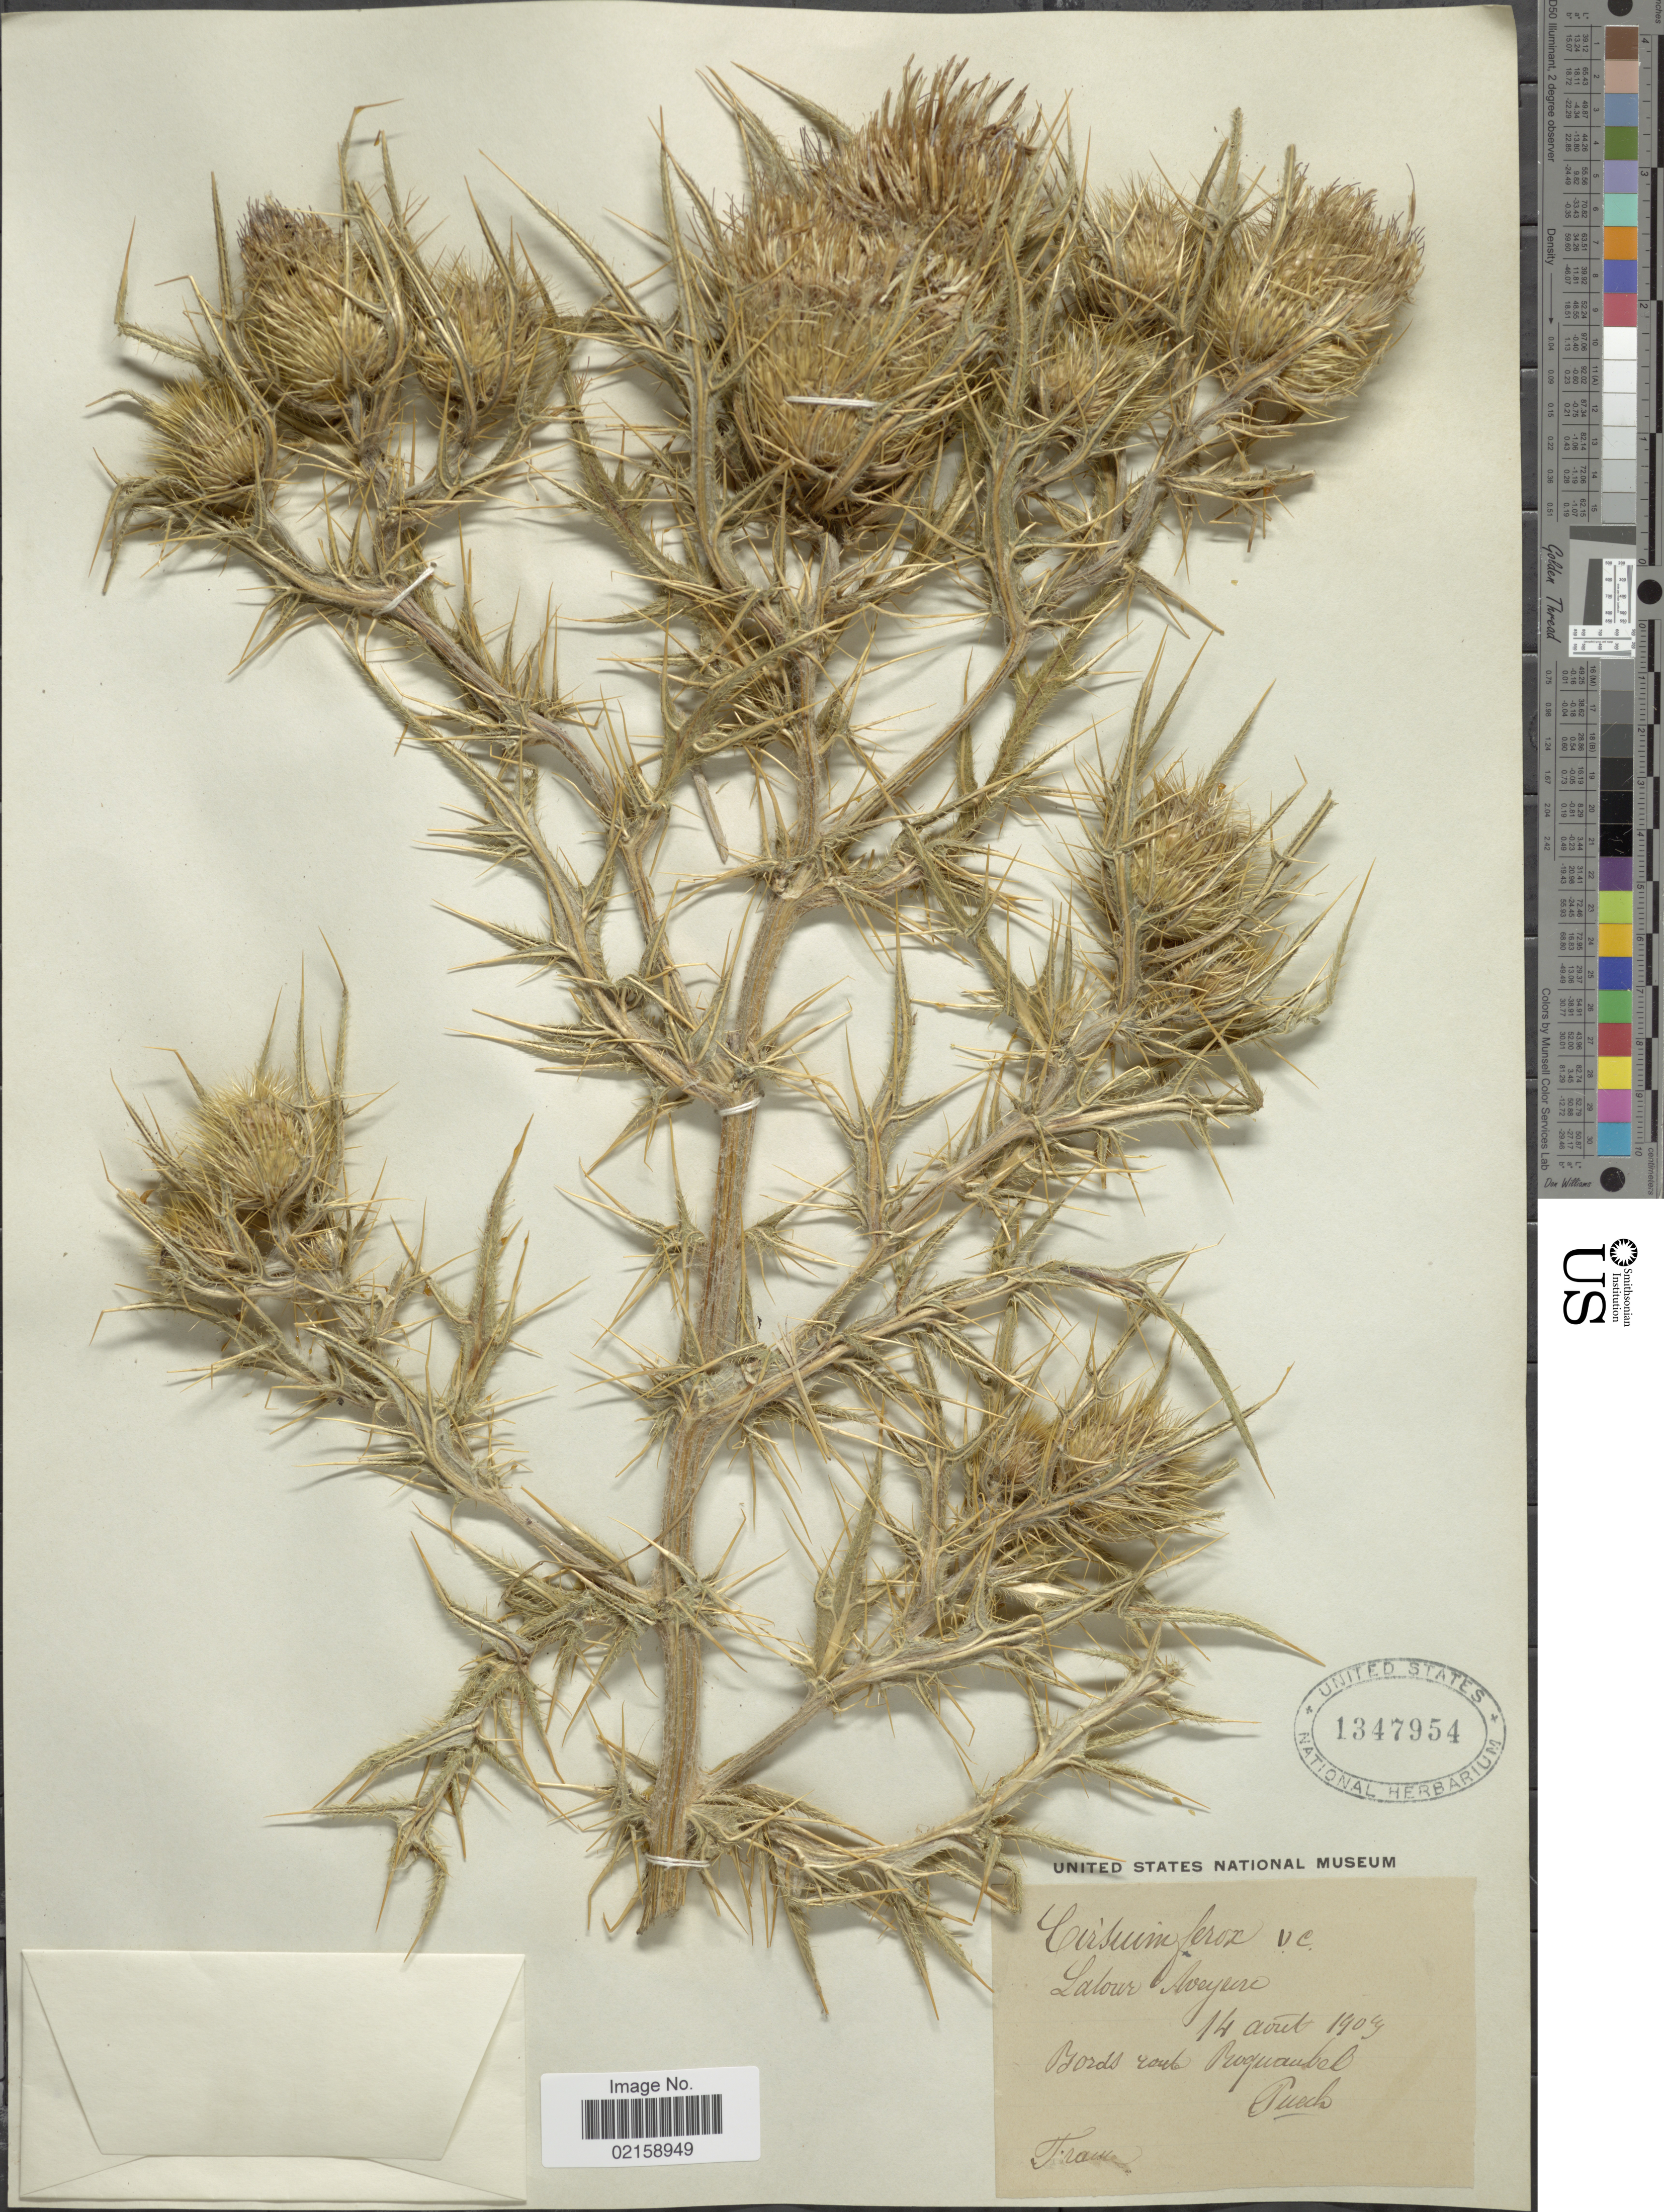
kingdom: Plantae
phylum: Tracheophyta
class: Magnoliopsida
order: Asterales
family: Asteraceae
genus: Cirsium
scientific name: Cirsium ferox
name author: (L.) DC.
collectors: Frame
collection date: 1909-08-14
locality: Latour Aveyere, Bords route Boquaudel, Puech. [interpreted]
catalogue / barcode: US 1347954